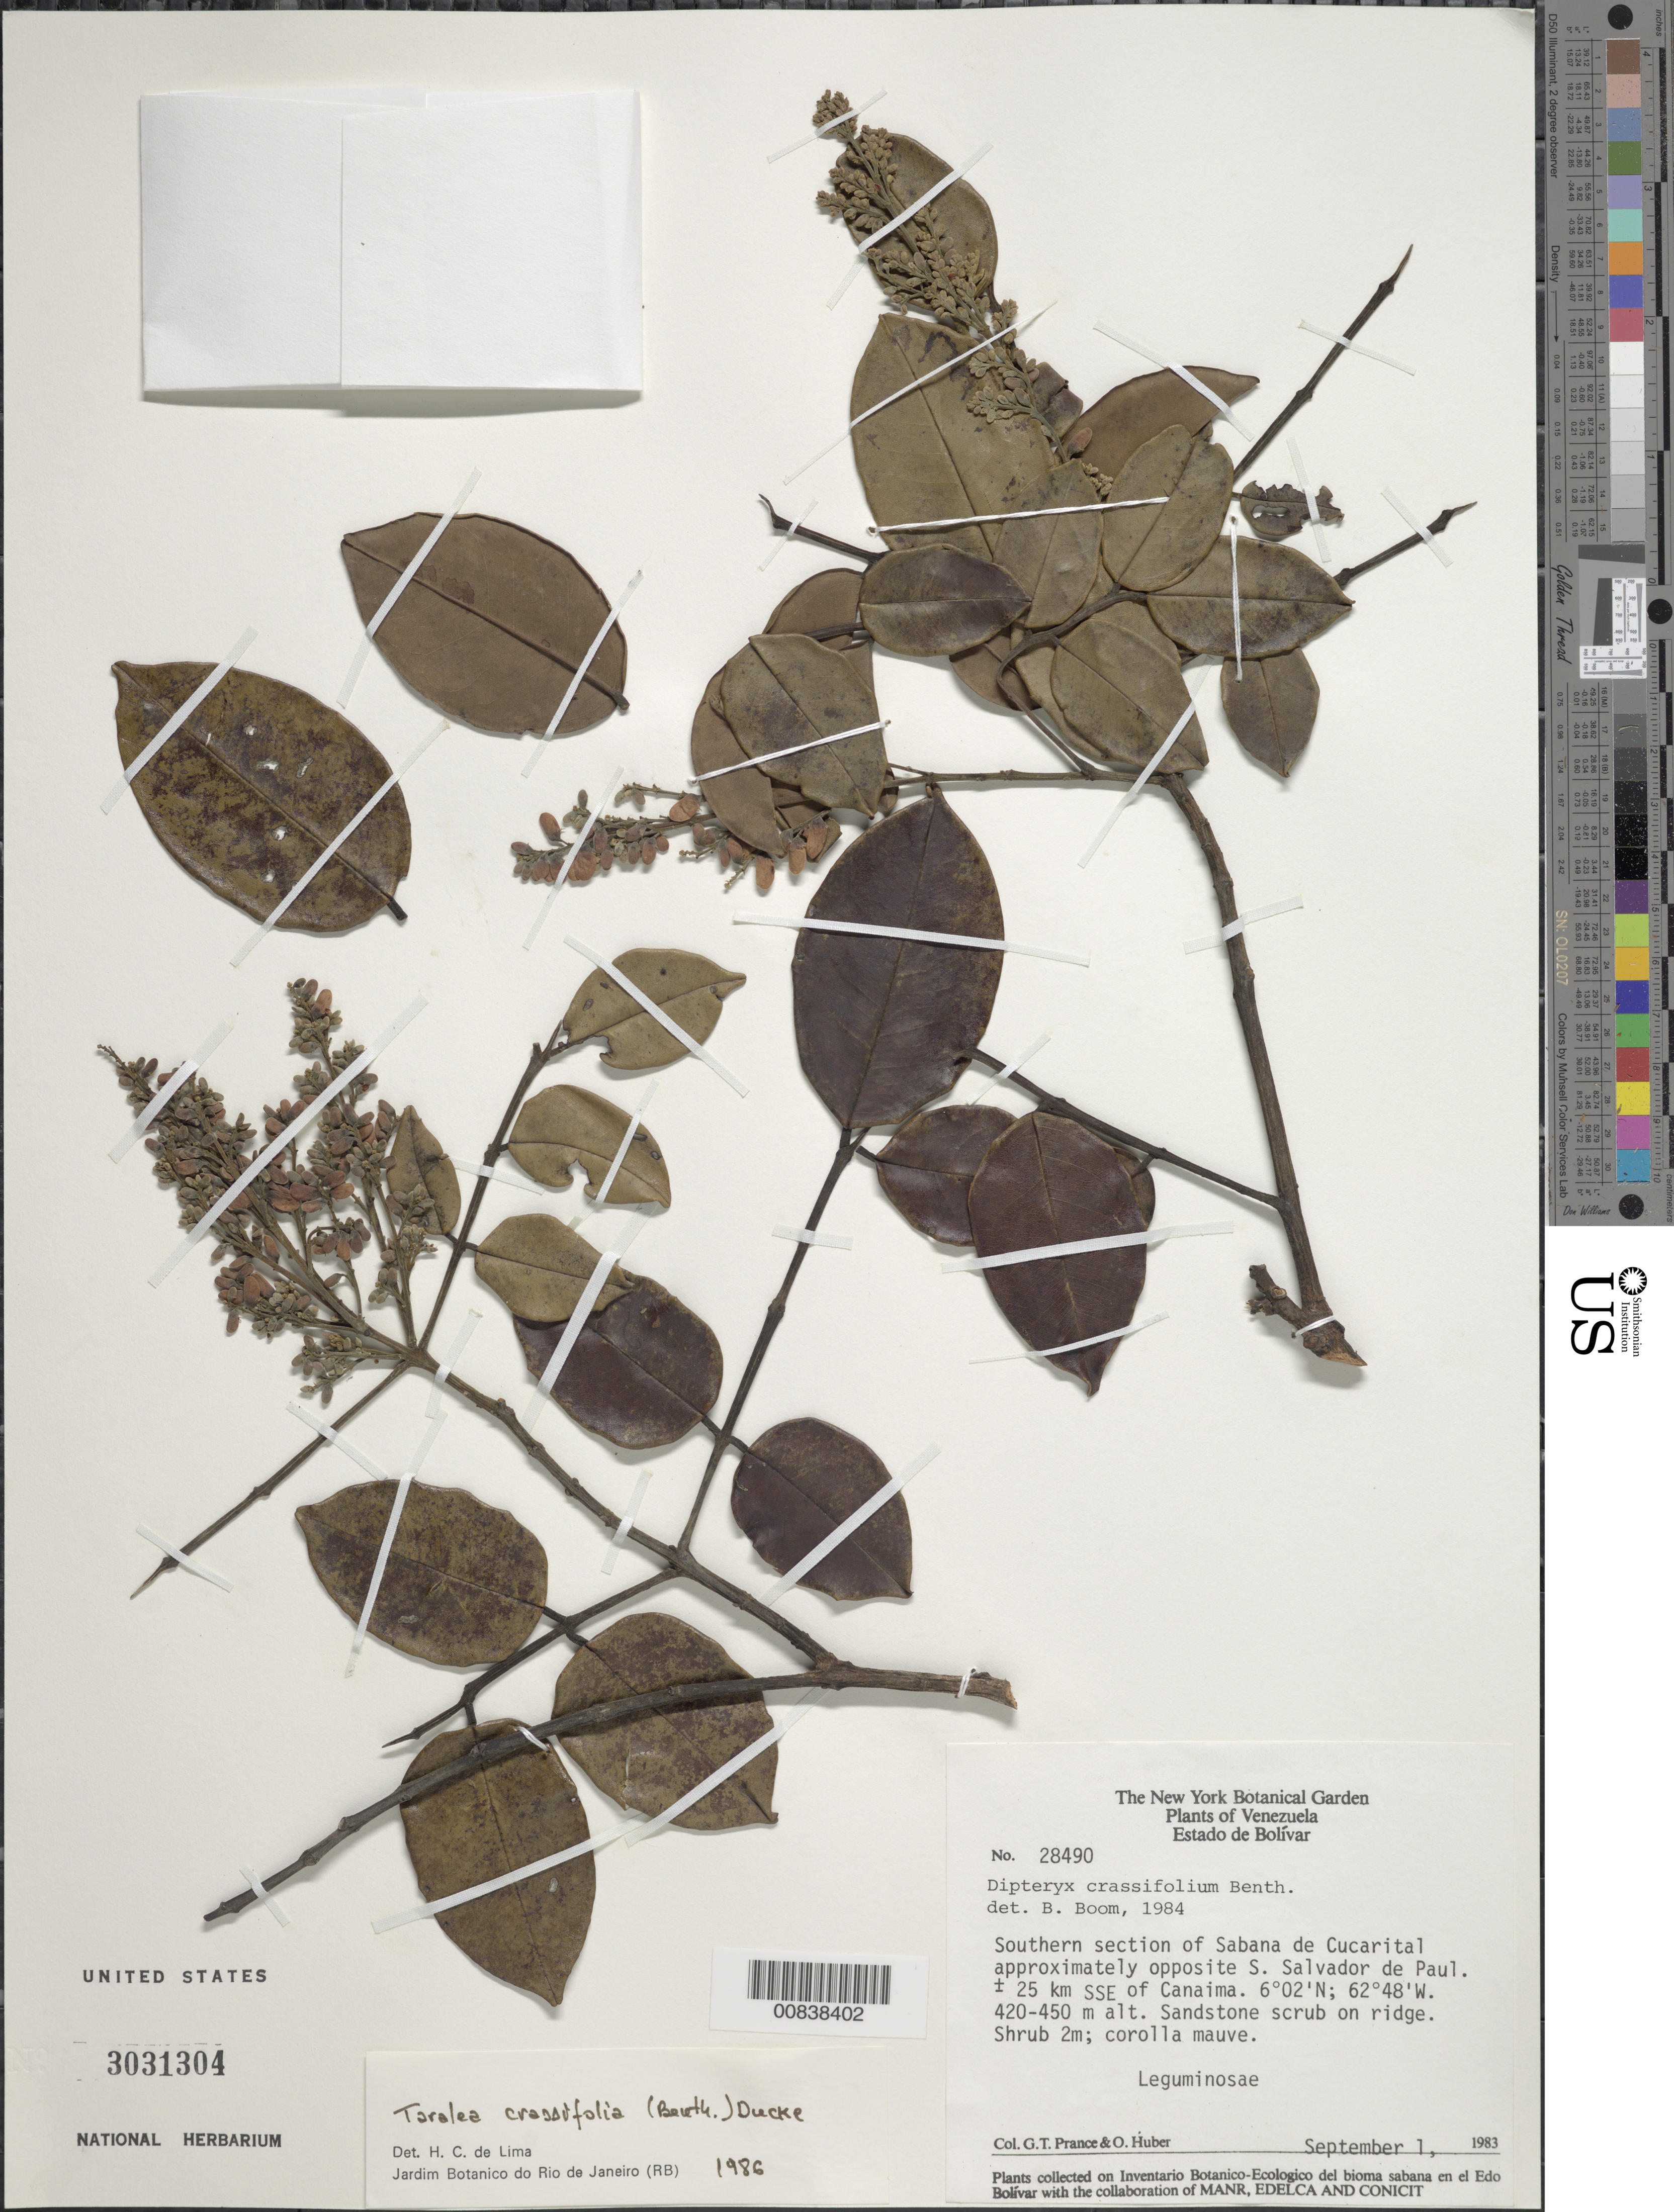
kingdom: Plantae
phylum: Tracheophyta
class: Magnoliopsida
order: Fabales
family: Fabaceae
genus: Taralea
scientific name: Taralea crassifolia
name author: (Spruce ex Benth.) Ducke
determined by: Lima, H. C. de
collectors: G. T. Prance & O. Huber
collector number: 28490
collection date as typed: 1-Sep-83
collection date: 1983-09-01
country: Venezuela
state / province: Bolívar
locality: Sabana de Cucarital, opposite S. Salvador de Paul, ± 25 km SSE of Canaima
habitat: Sandstone scrub on ridge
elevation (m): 420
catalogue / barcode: US 3031304